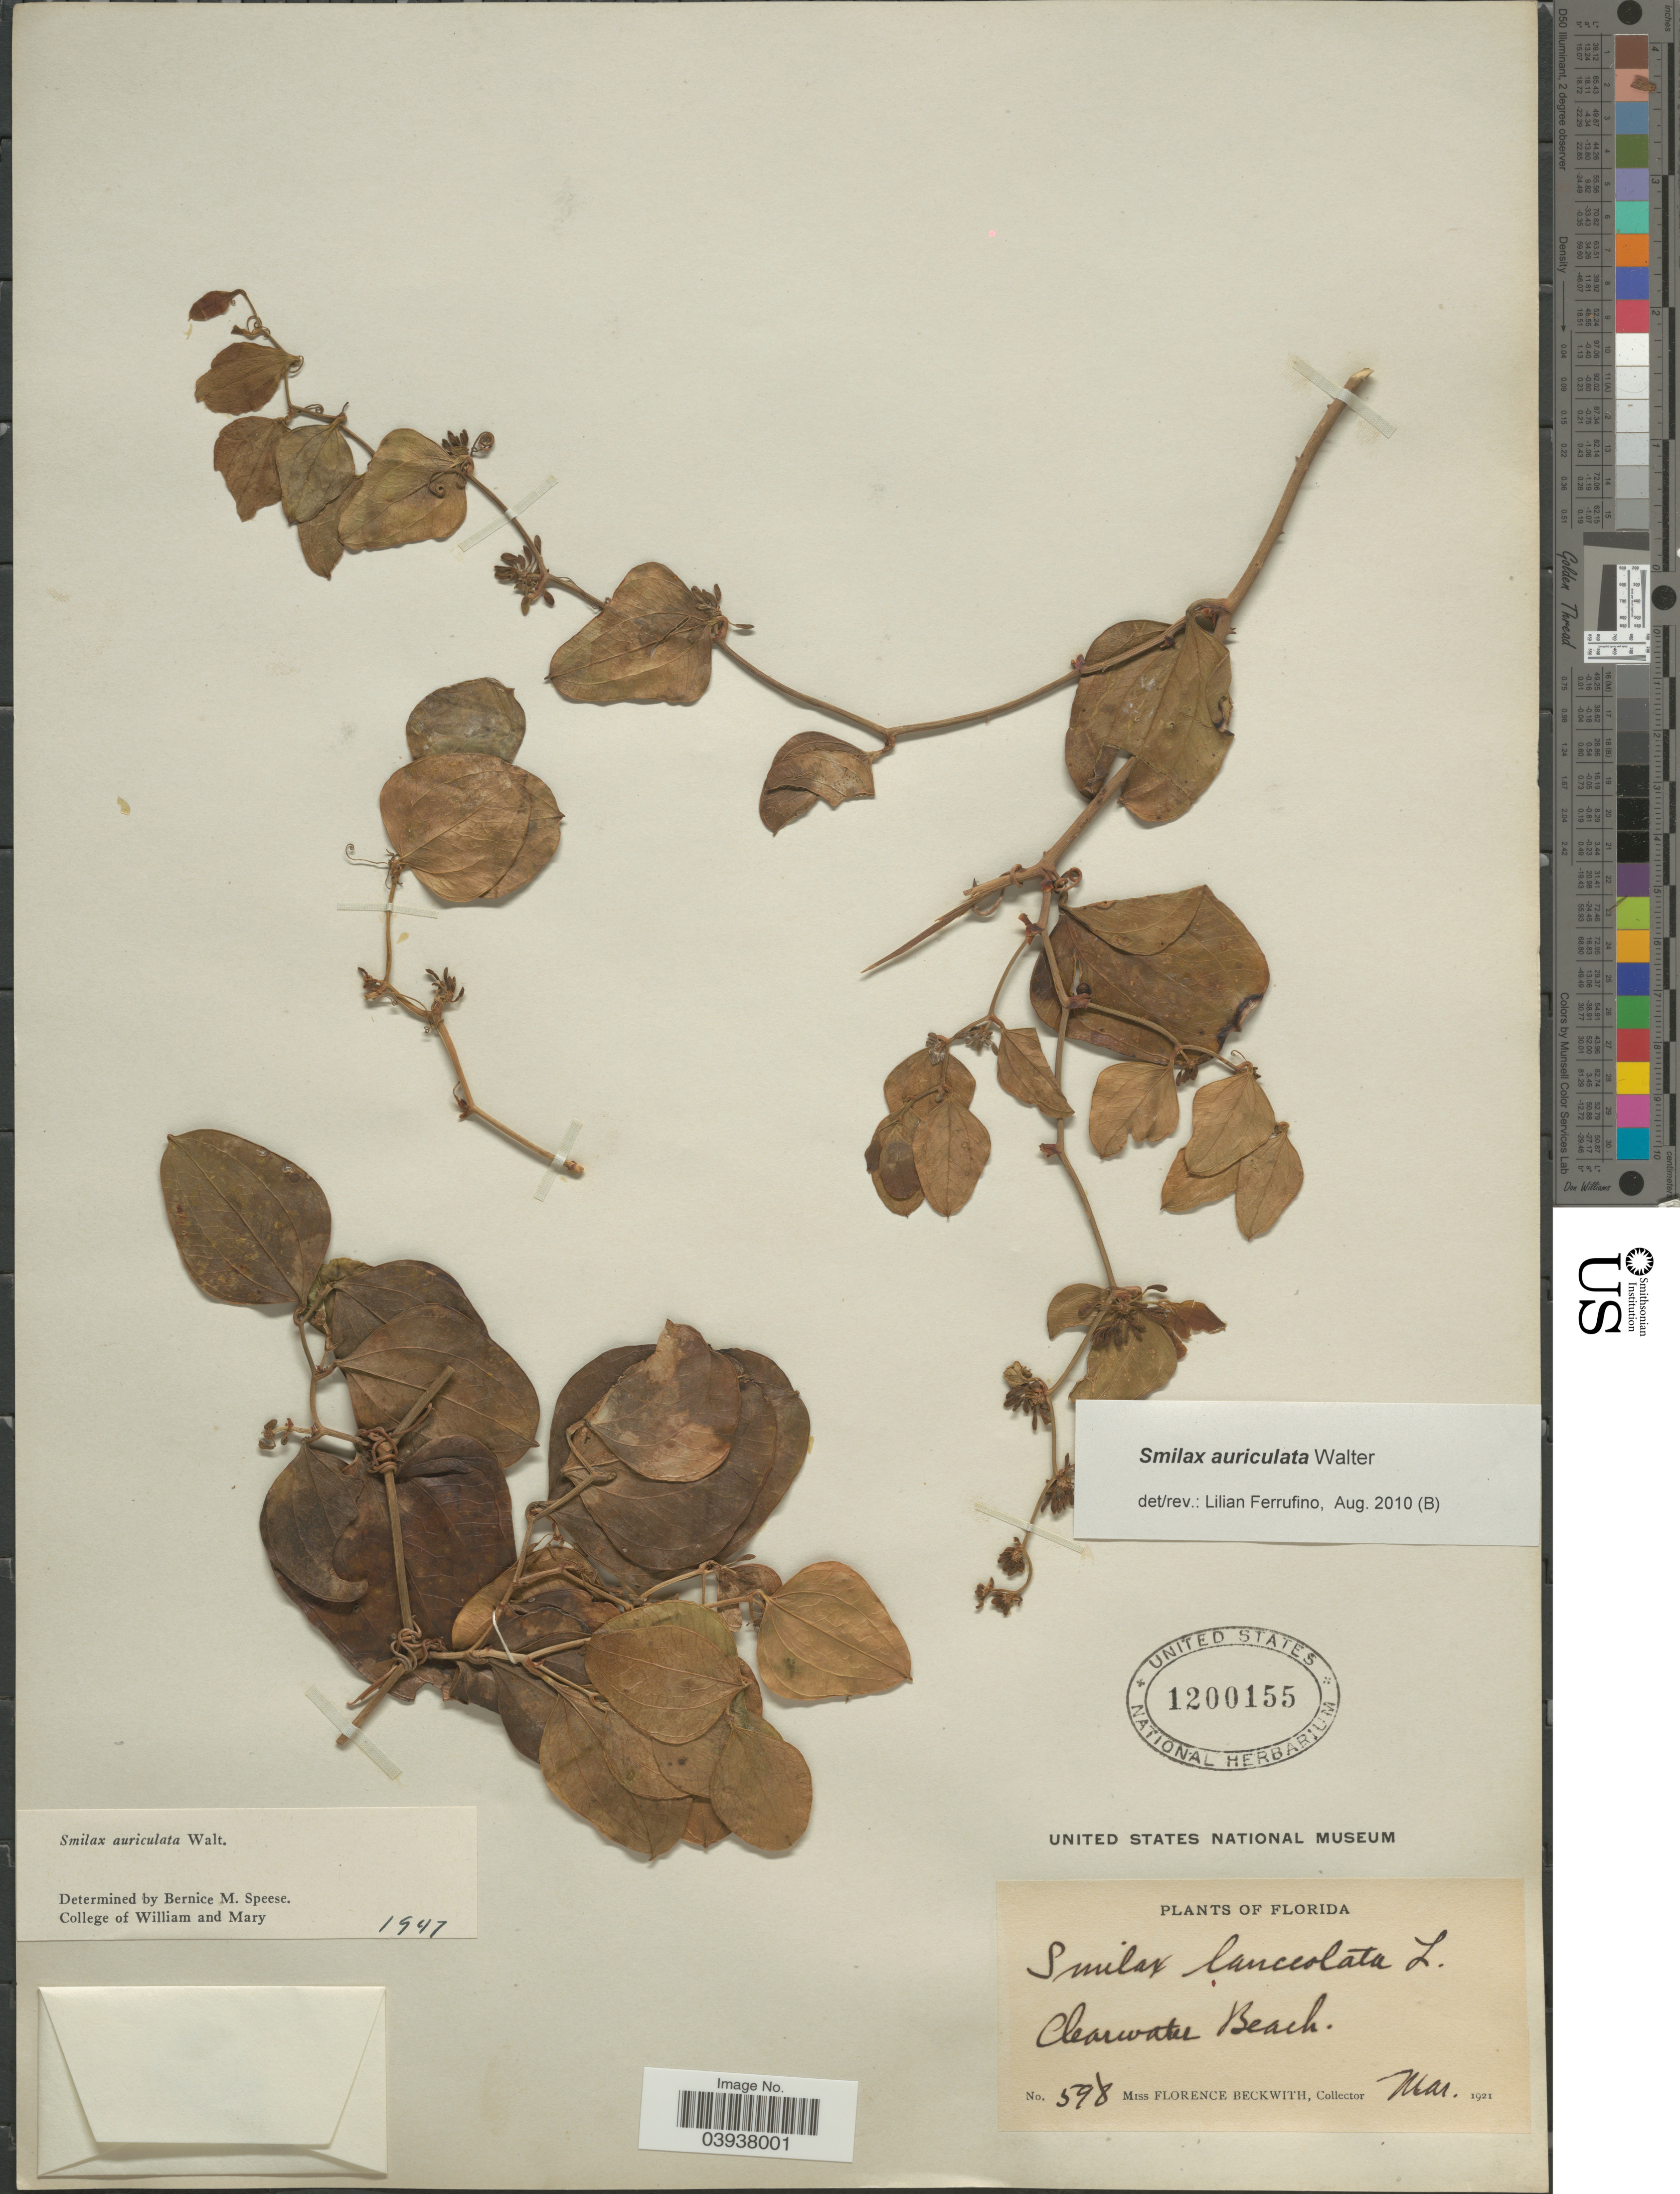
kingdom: Plantae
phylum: Tracheophyta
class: Liliopsida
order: Liliales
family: Smilacaceae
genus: Smilax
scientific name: Smilax auriculata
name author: Walter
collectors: F. Beckwith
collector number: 598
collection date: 1921-03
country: United States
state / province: Florida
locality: Clearwater Beach.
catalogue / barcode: US 1200155